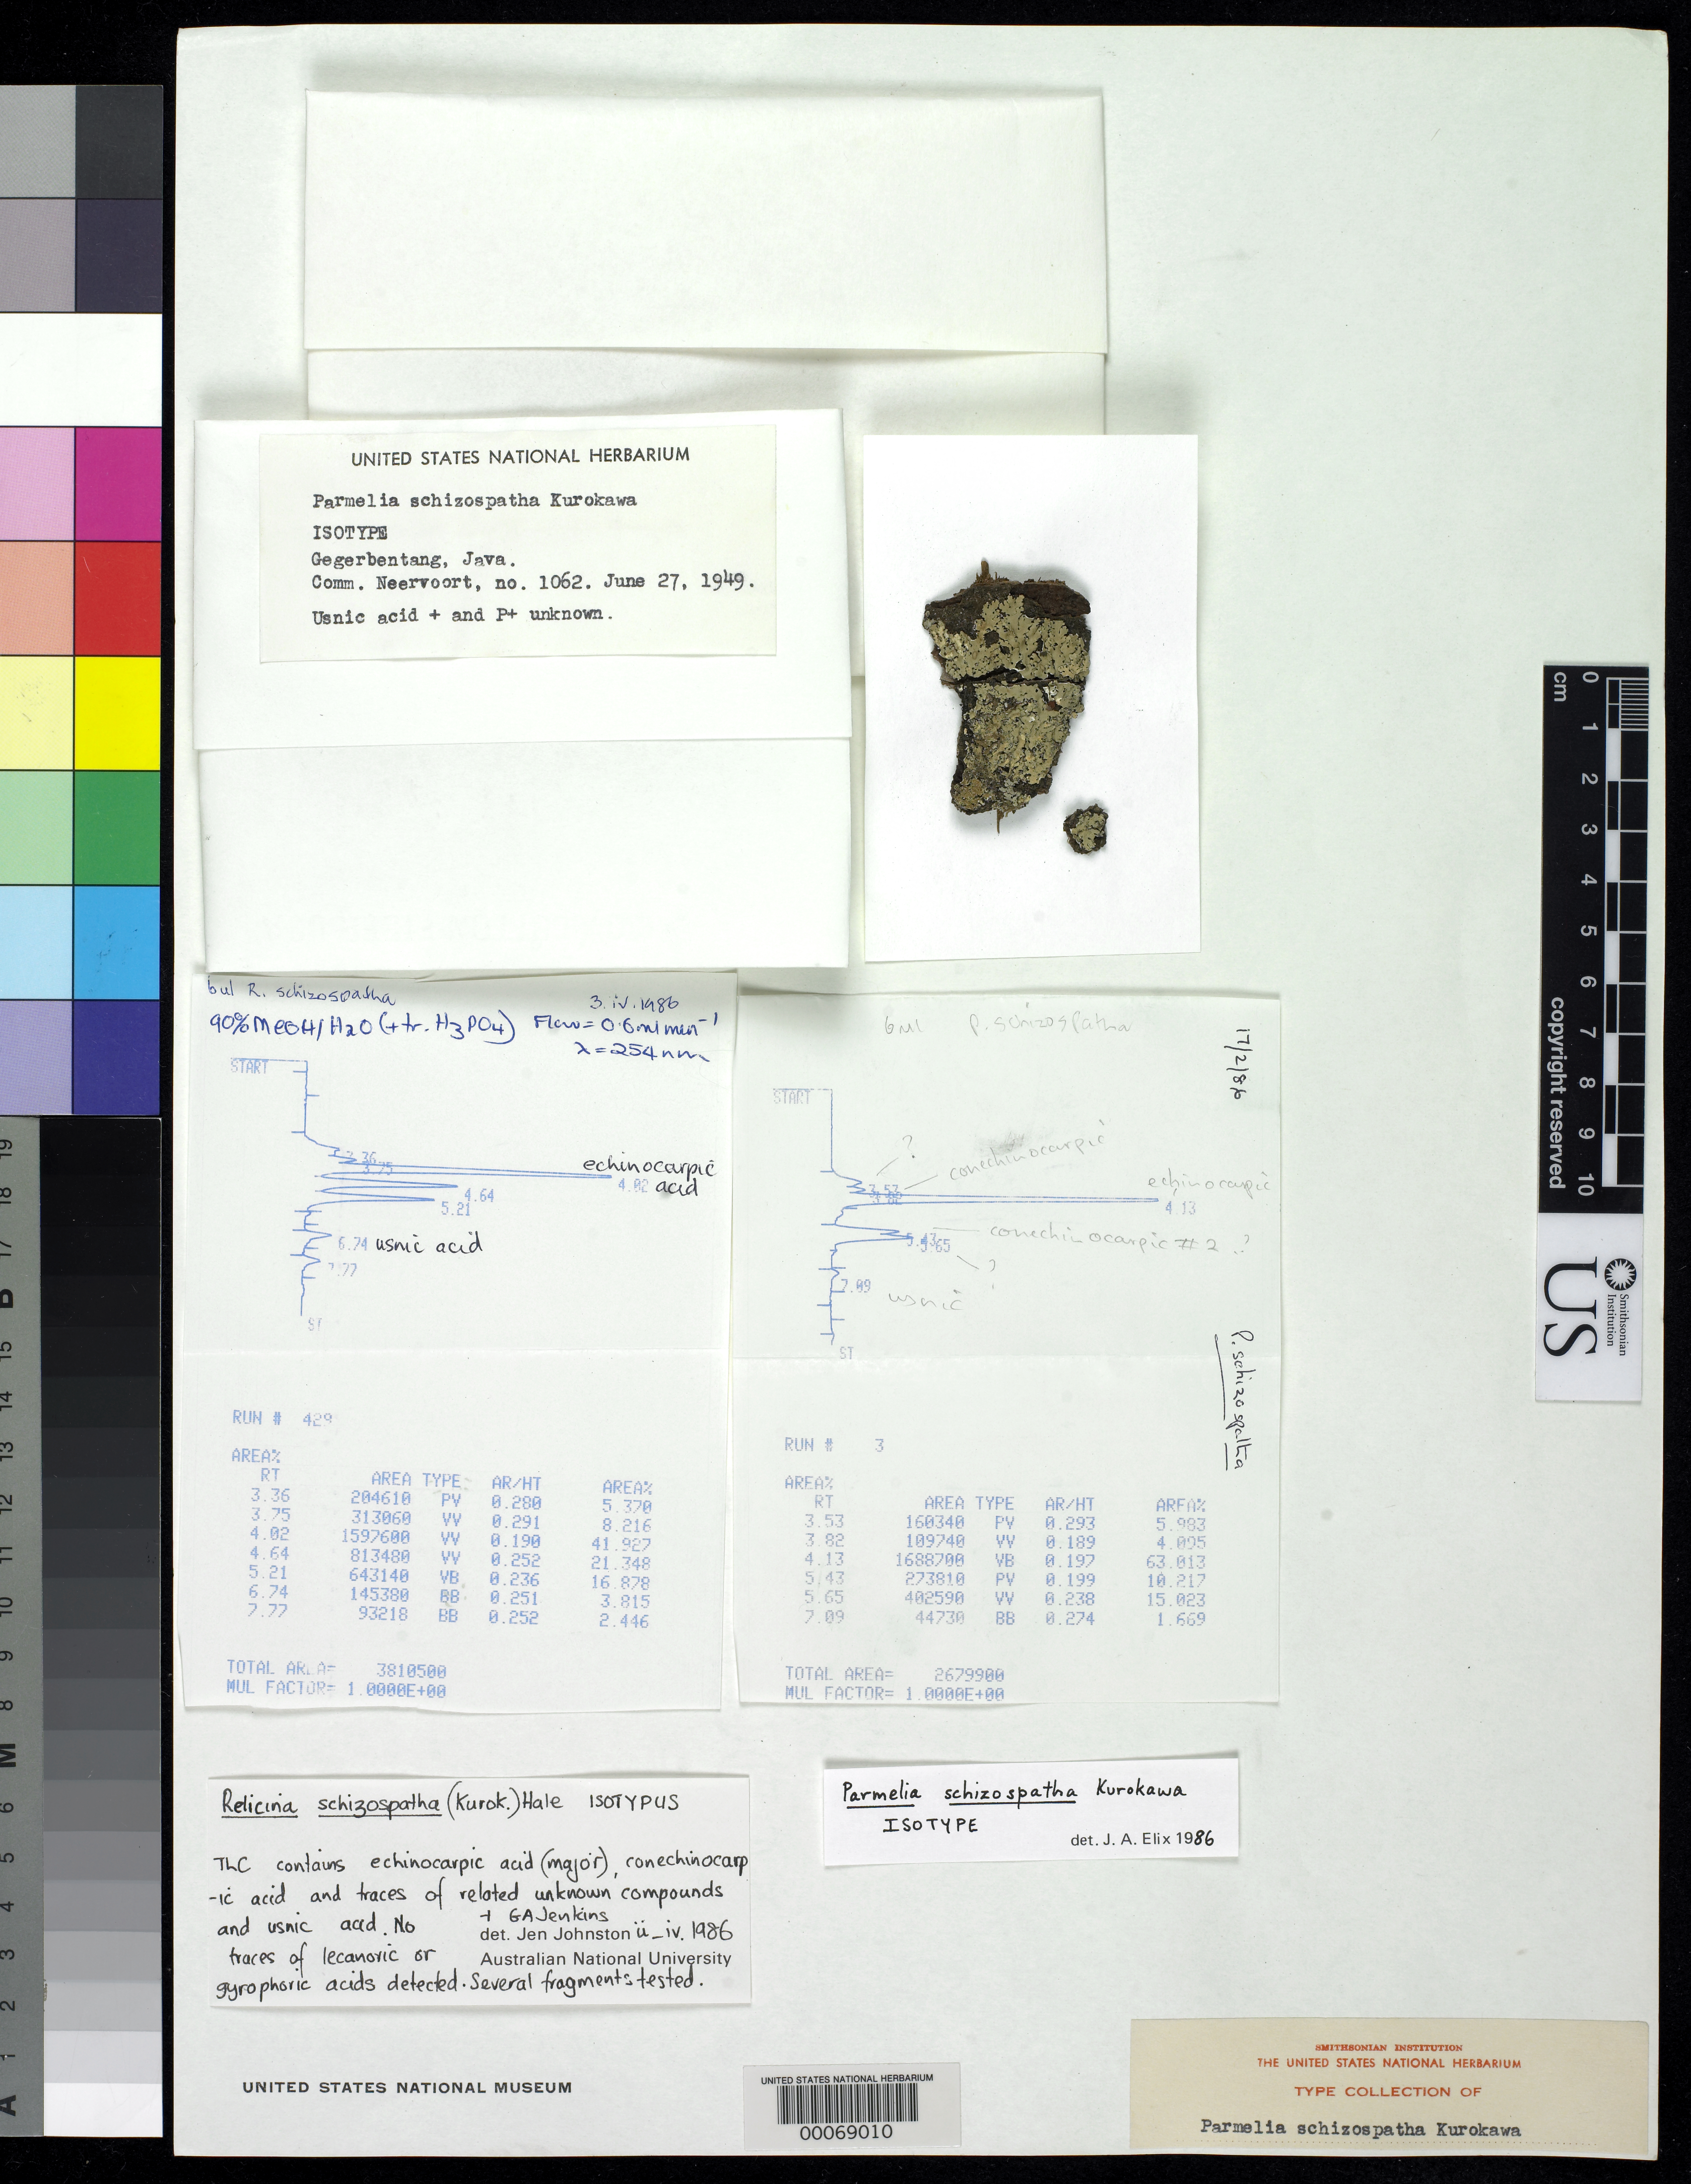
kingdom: Fungi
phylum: Ascomycota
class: Lecanoromycetes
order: Lecanorales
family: Parmeliaceae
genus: Parmelia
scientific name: Parmelia schizospatha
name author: Kurok. in Hale & Kurok.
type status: Isotype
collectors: -. Neervoort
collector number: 1062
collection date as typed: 27 Jun 1949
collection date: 1949-06-27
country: Indonesia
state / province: Java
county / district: Jawa Barat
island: Java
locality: Gegerbentang.